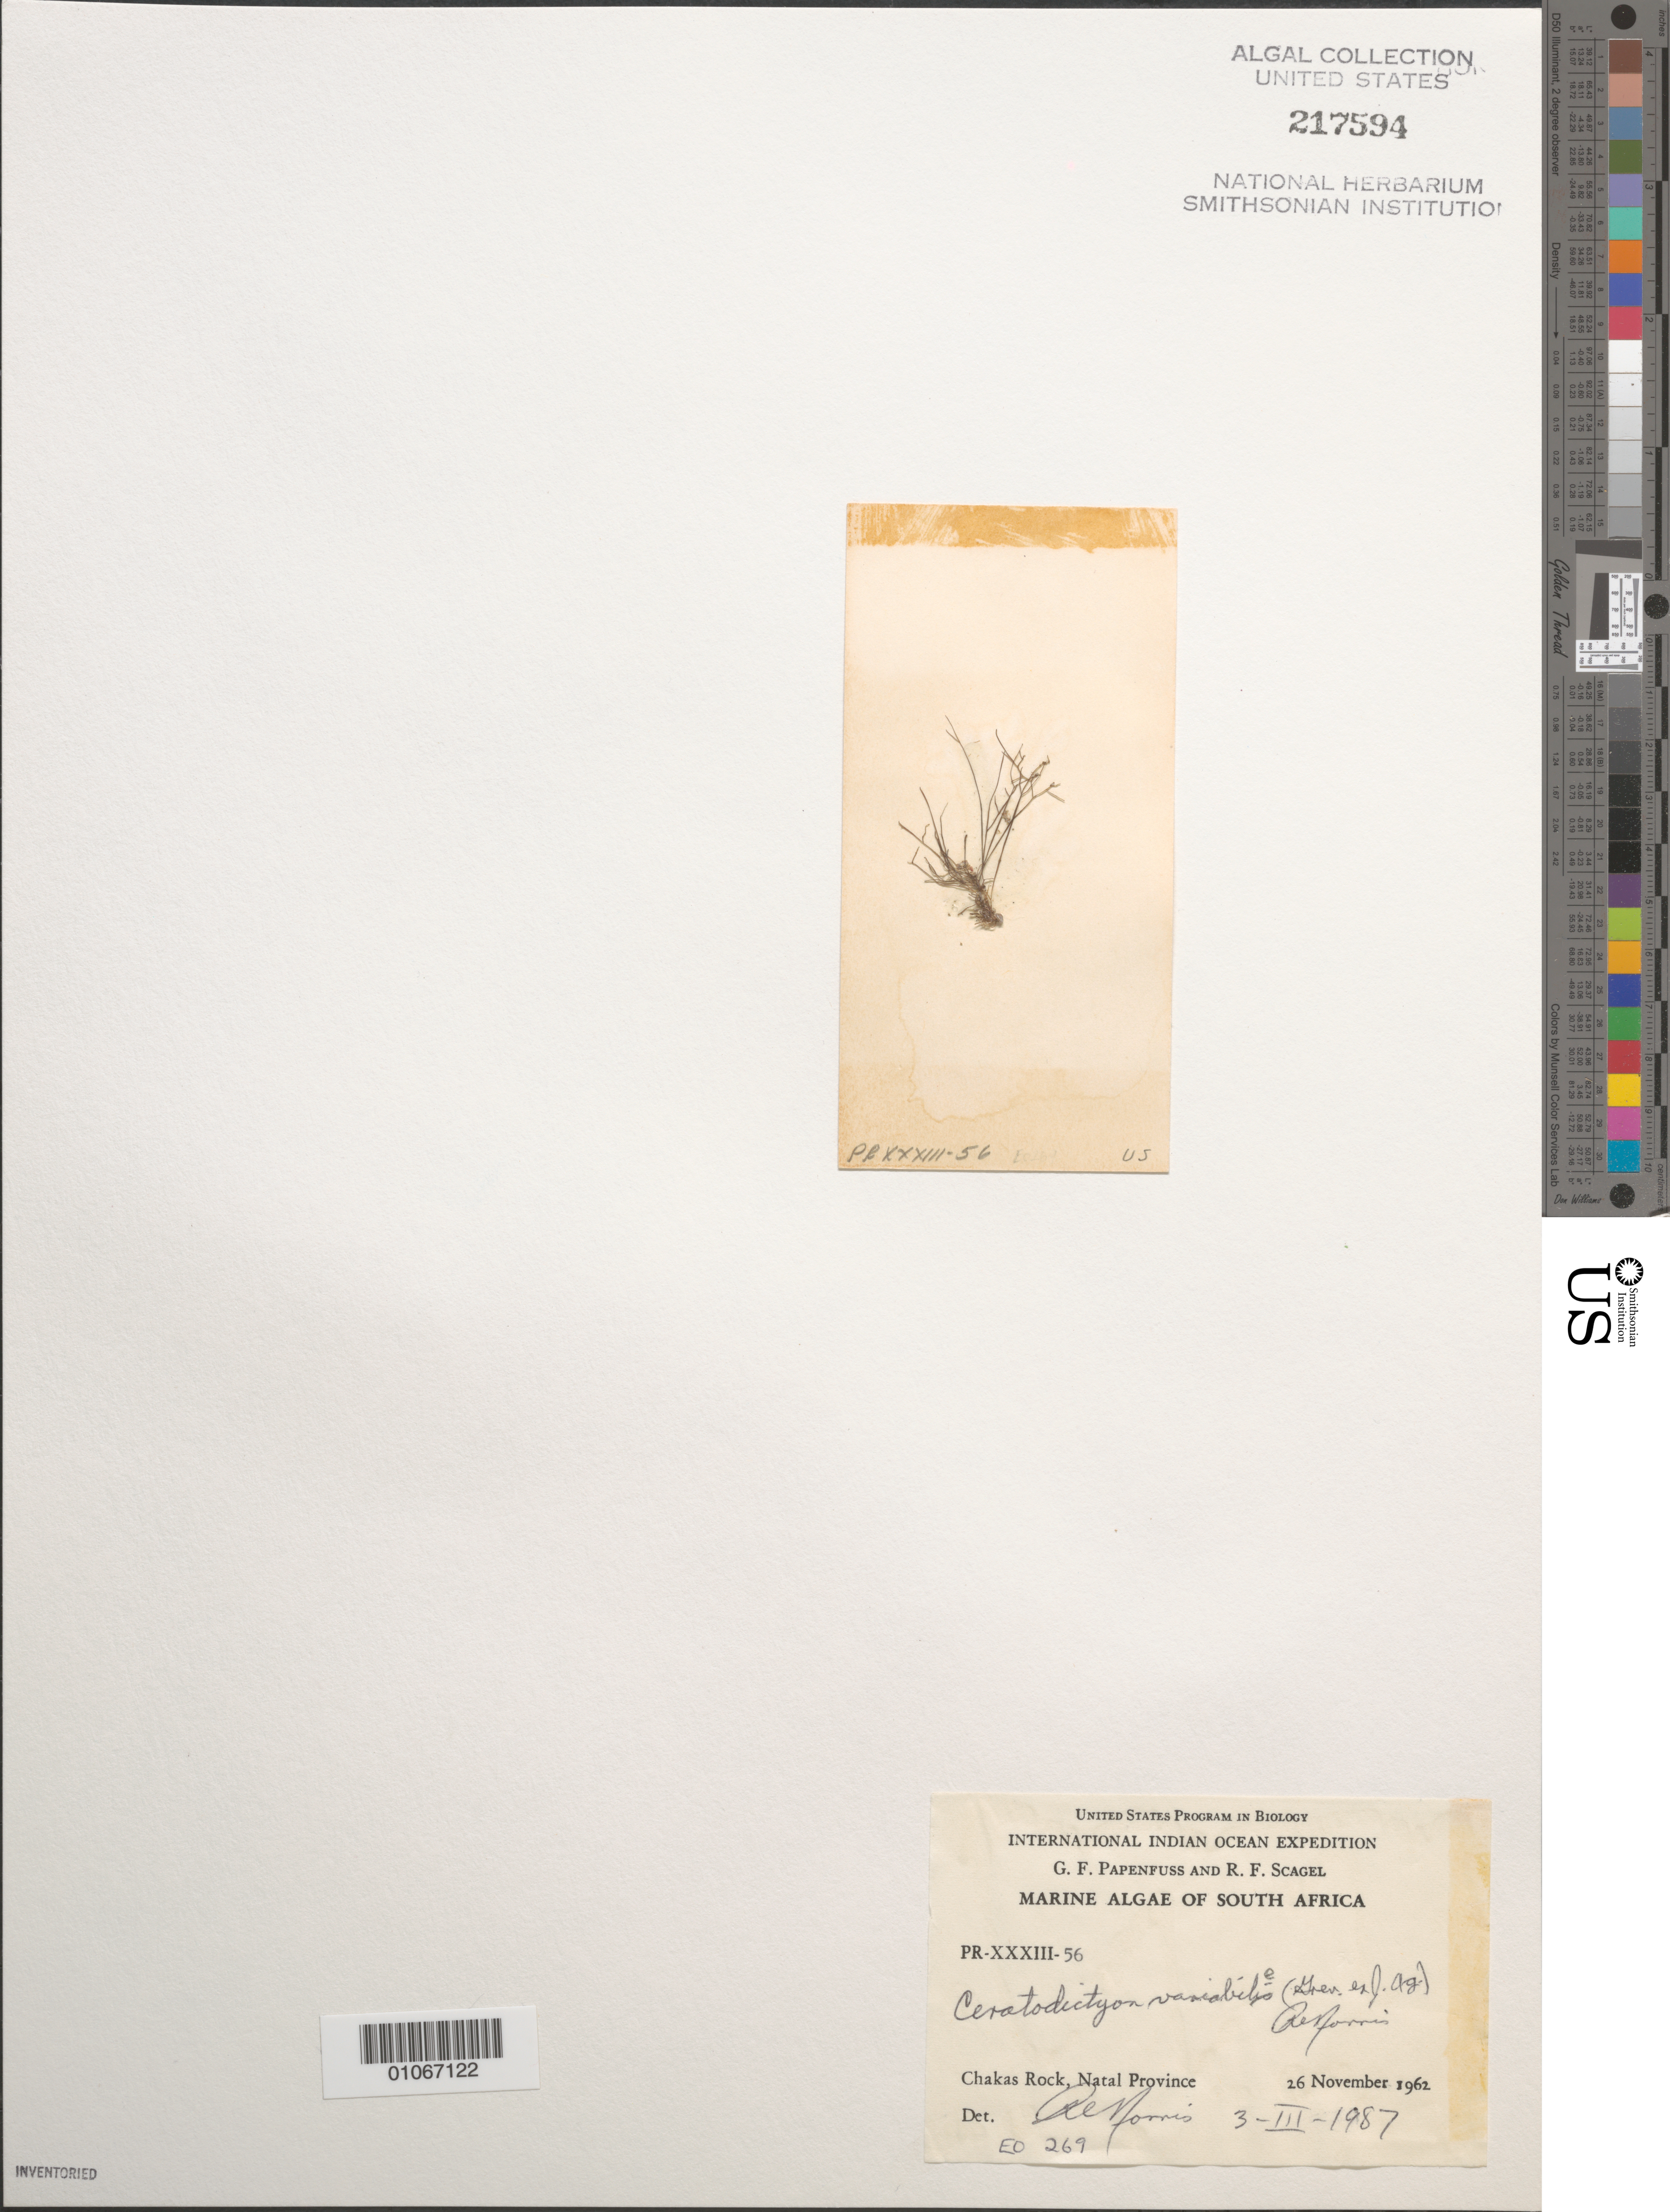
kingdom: Plantae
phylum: Rhodophyta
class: Florideophyceae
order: Rhodymeniales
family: Lomentariaceae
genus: Ceratodictyon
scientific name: Ceratodictyon variabile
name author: (J. Agardh) R.E. Norris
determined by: Norris, R. E.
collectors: G. Papenfuss & R. F. Scagel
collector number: PR-XXXIII-56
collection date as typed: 26 Nov 1962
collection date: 1962-11-26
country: South Africa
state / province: KwaZulu-Natal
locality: Chakas Rock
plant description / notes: International Indian Ocean Expedition, 1962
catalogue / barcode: US 217594